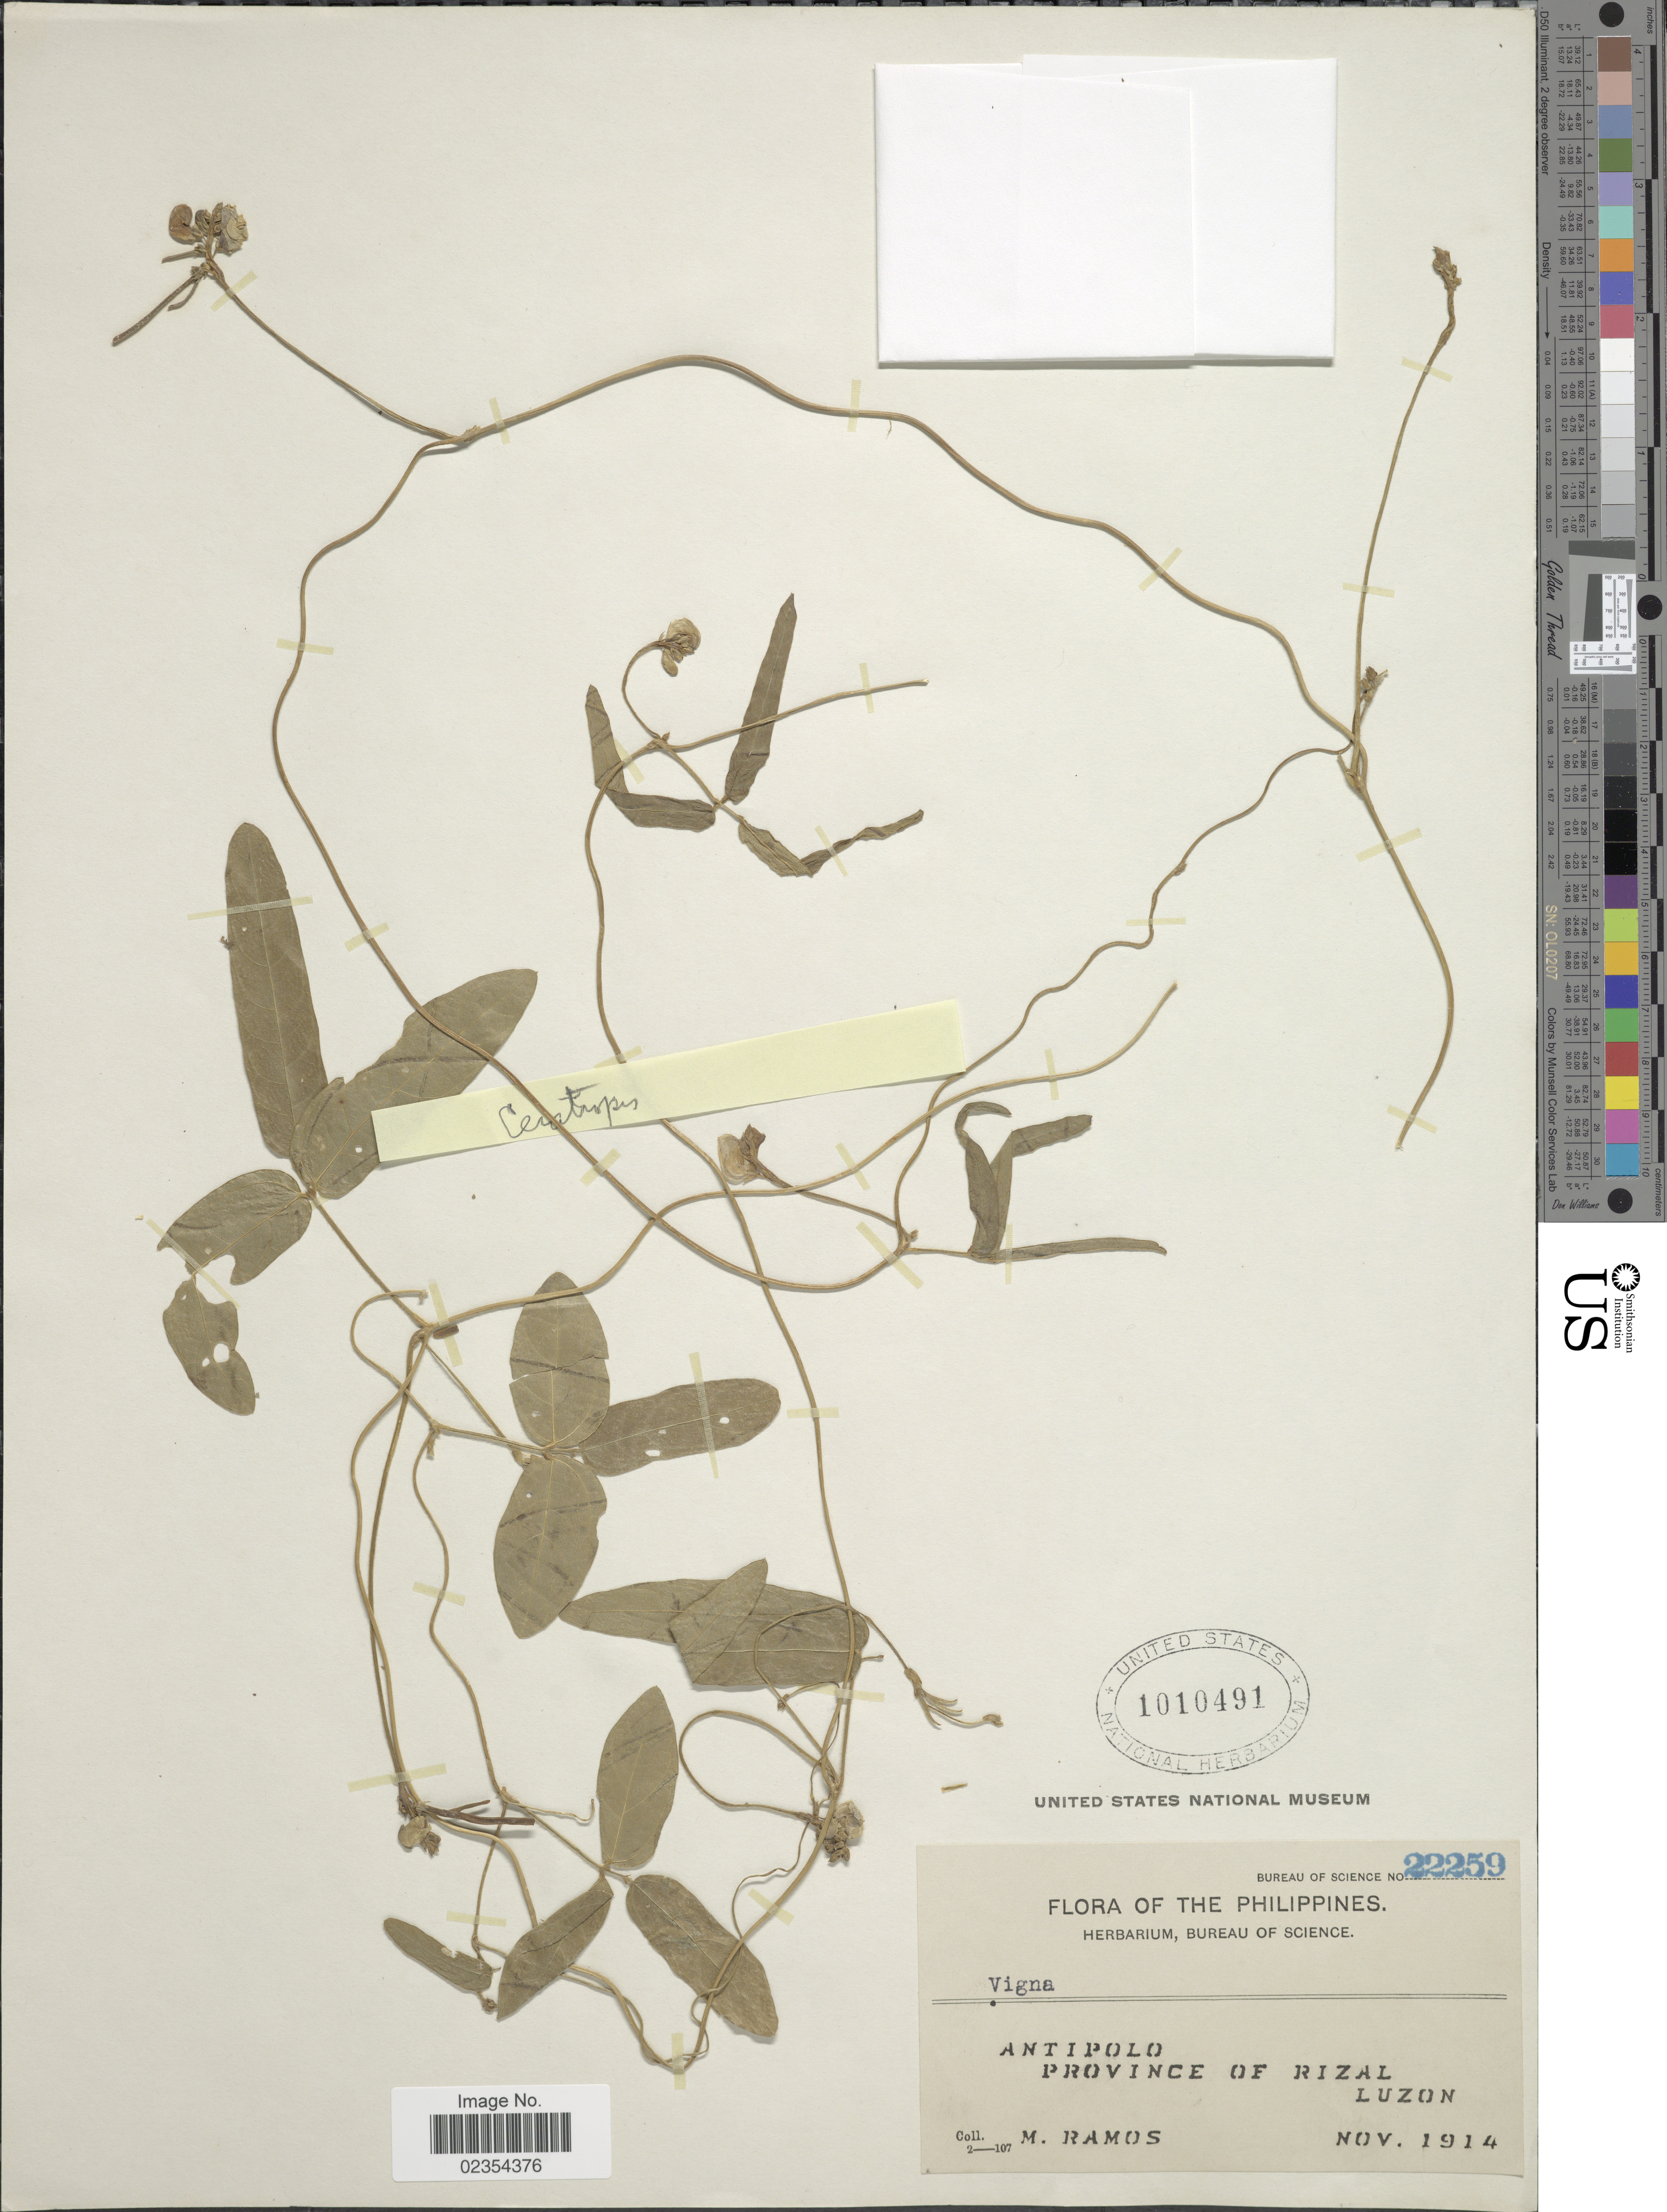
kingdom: Plantae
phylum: Tracheophyta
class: Magnoliopsida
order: Fabales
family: Fabaceae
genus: Vigna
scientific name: Vigna sp.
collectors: M. Ramos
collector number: Bureau of Science 22259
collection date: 1914-11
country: Philippines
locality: Antipolo, Province of Rizal, Luzon.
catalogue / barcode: US 1010491